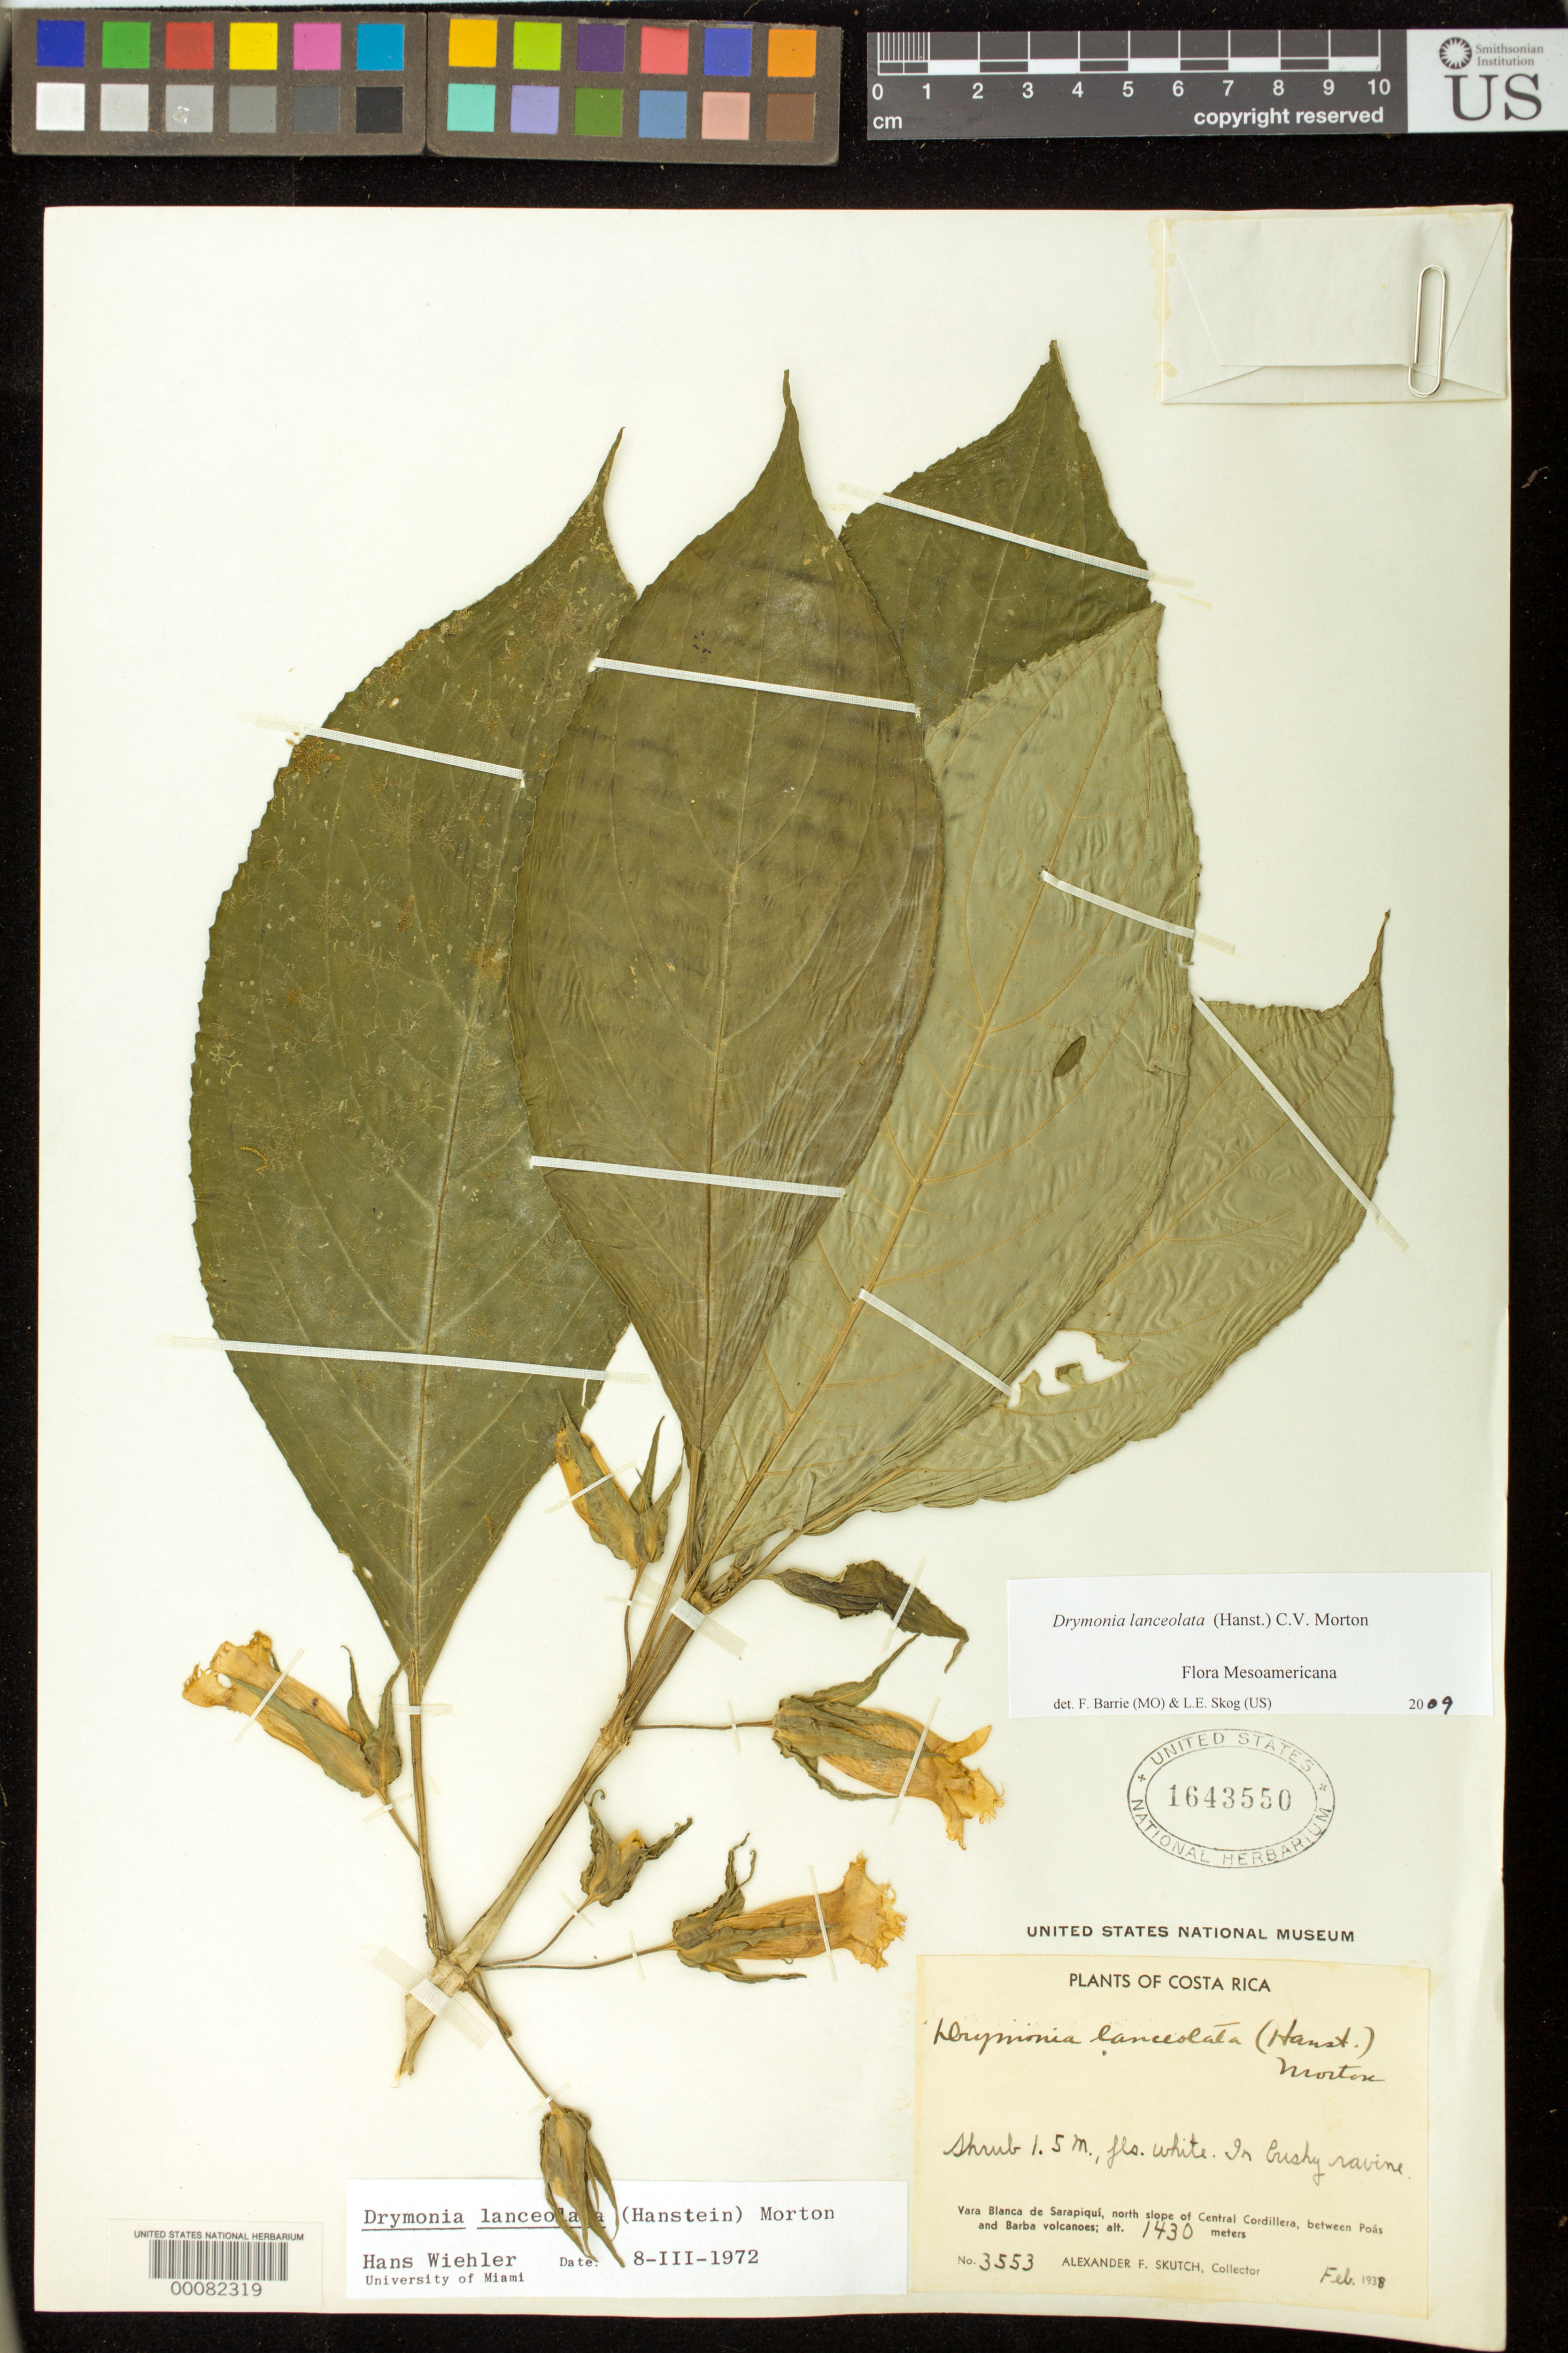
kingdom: Plantae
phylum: Tracheophyta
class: Magnoliopsida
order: Lamiales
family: Gesneriaceae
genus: Drymonia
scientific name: Drymonia lanceolata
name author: (Hanst.) C.V. Morton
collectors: A. F. Skutch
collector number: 3553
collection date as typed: Feb 1938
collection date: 1938-02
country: Costa Rica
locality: Vara Blanca de Sarapiqui, north slope of Central Cordillera, between Poas and Barba volcanoes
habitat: In bushy ravine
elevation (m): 1430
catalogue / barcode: US 1643550